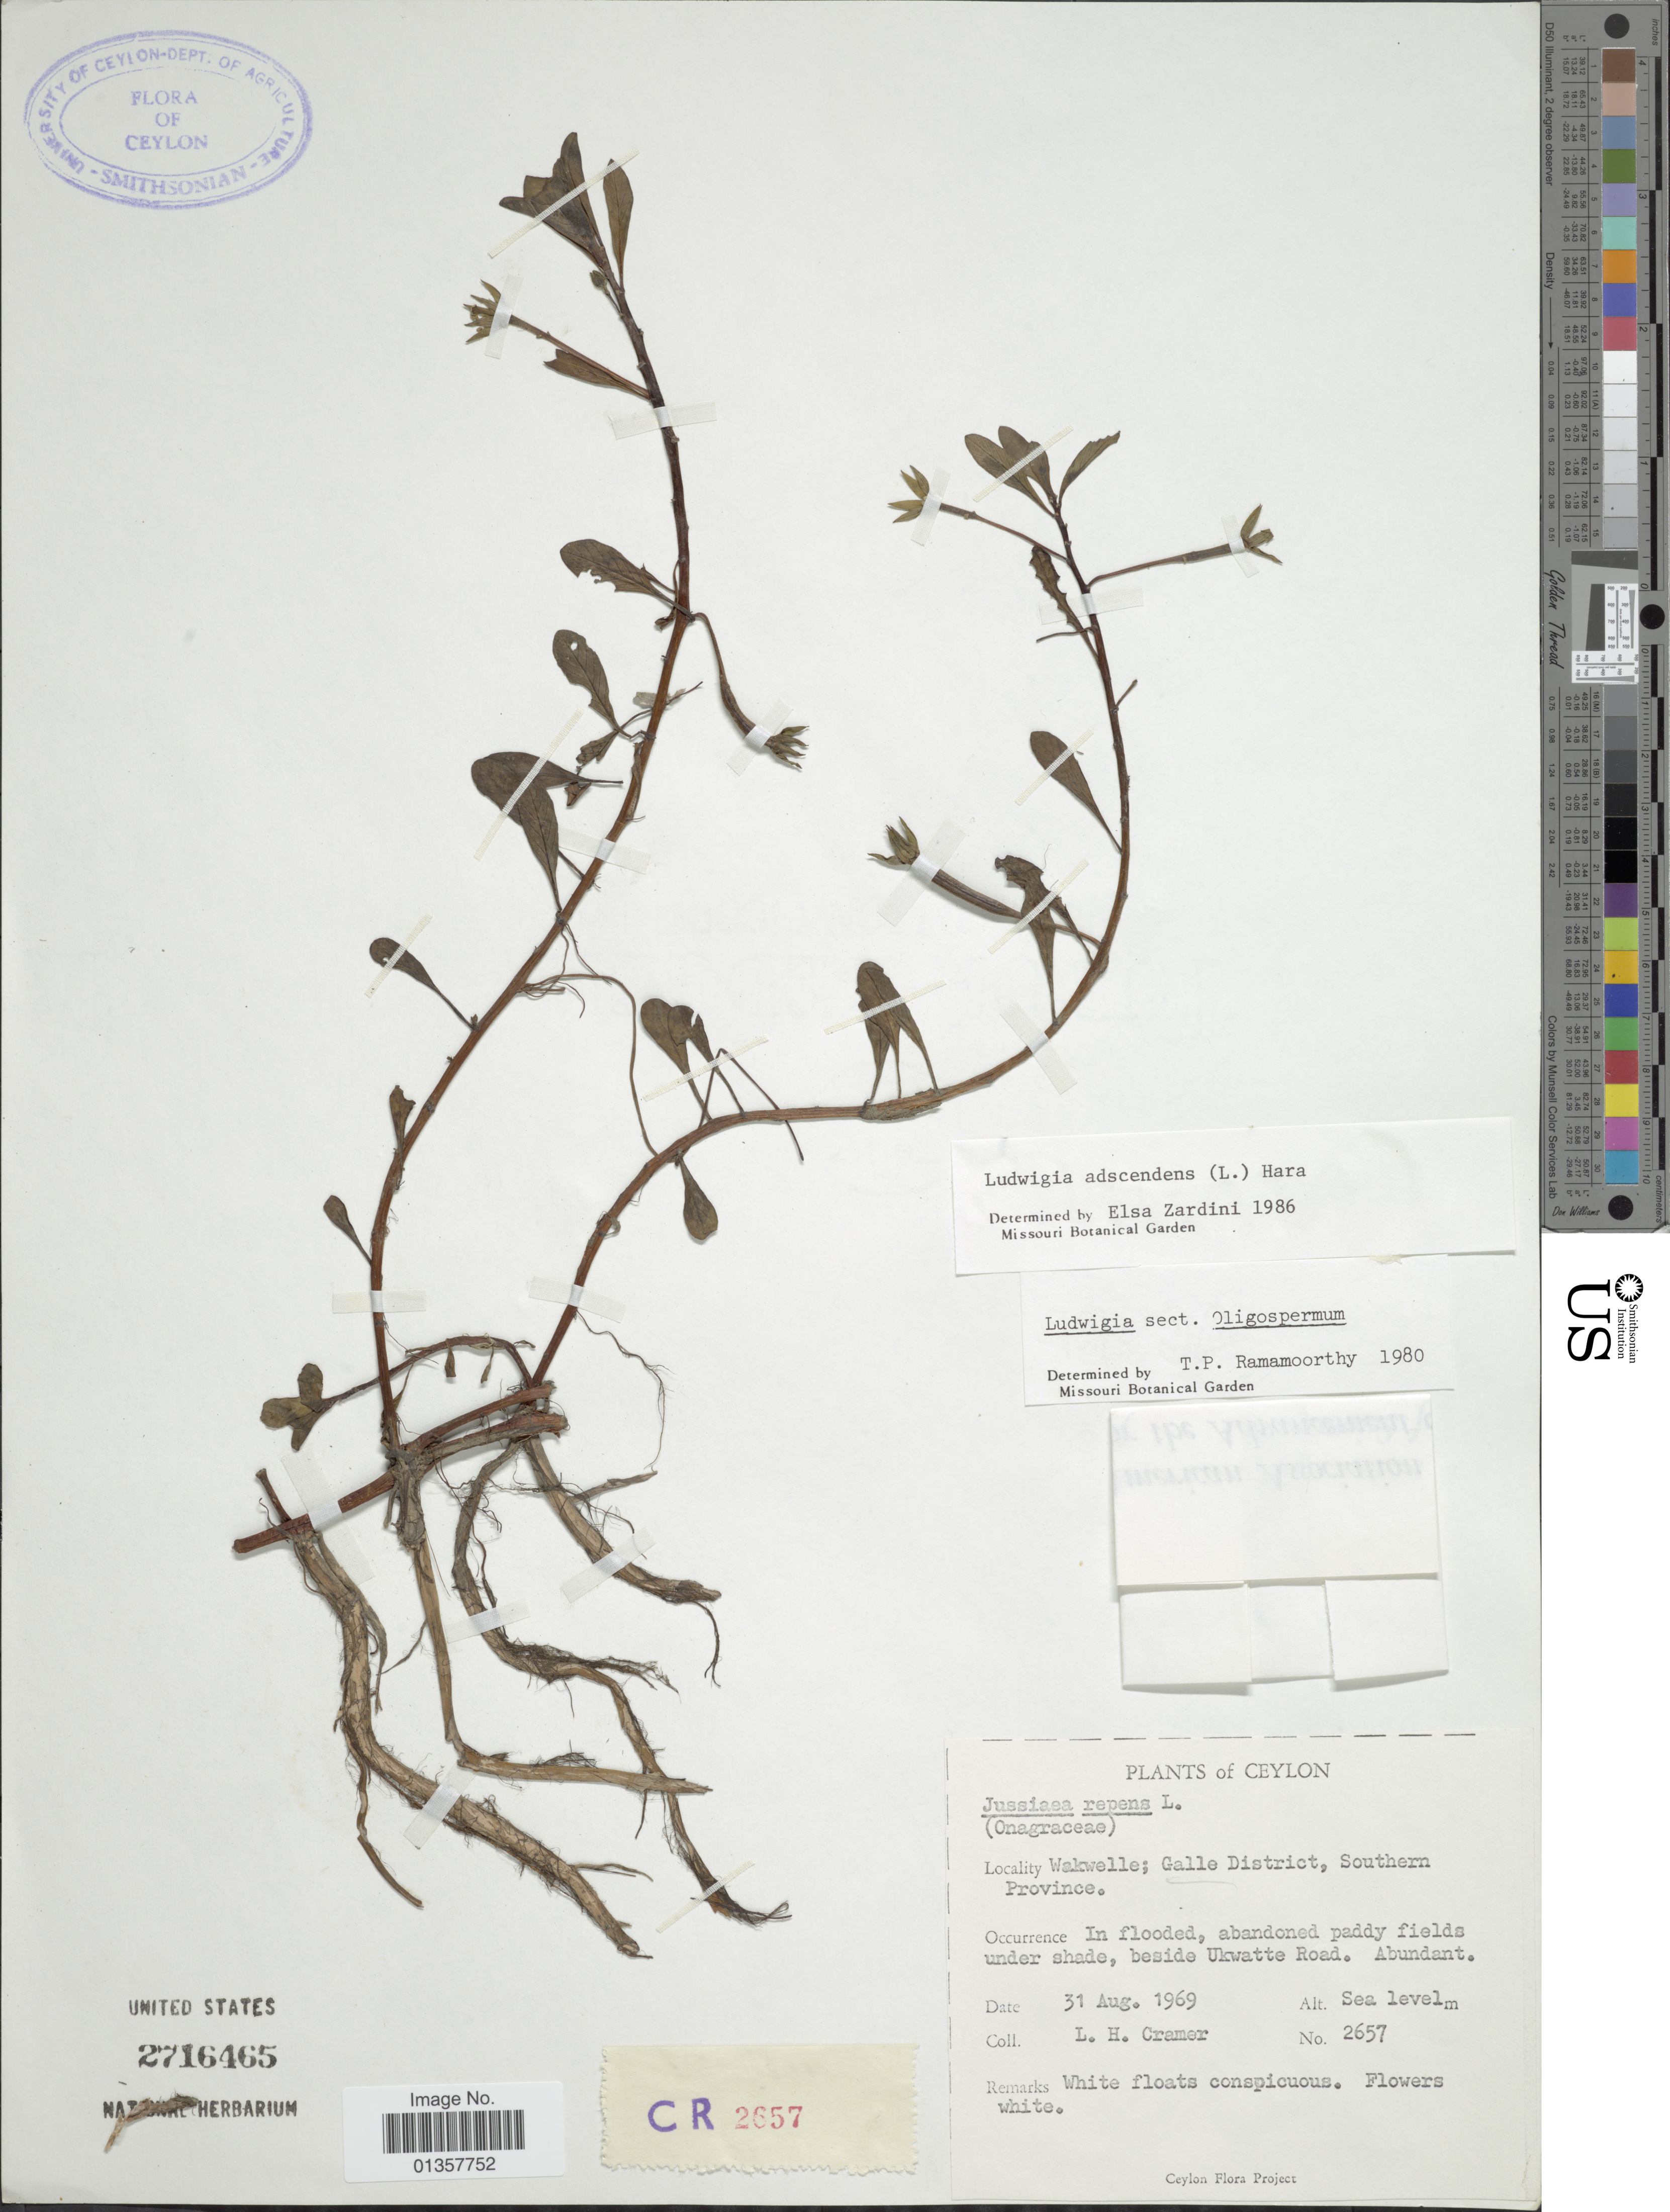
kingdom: Plantae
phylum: Tracheophyta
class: Magnoliopsida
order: Myrtales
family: Onagraceae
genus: Ludwigia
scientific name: Ludwigia adscendens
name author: (L.) H. Hara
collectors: L. H. Cramer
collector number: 2657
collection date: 1969-08-31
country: Sri Lanka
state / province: Southern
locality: Ceylon, Wakwelle; Galle District, Southern Province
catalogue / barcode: US 2164565